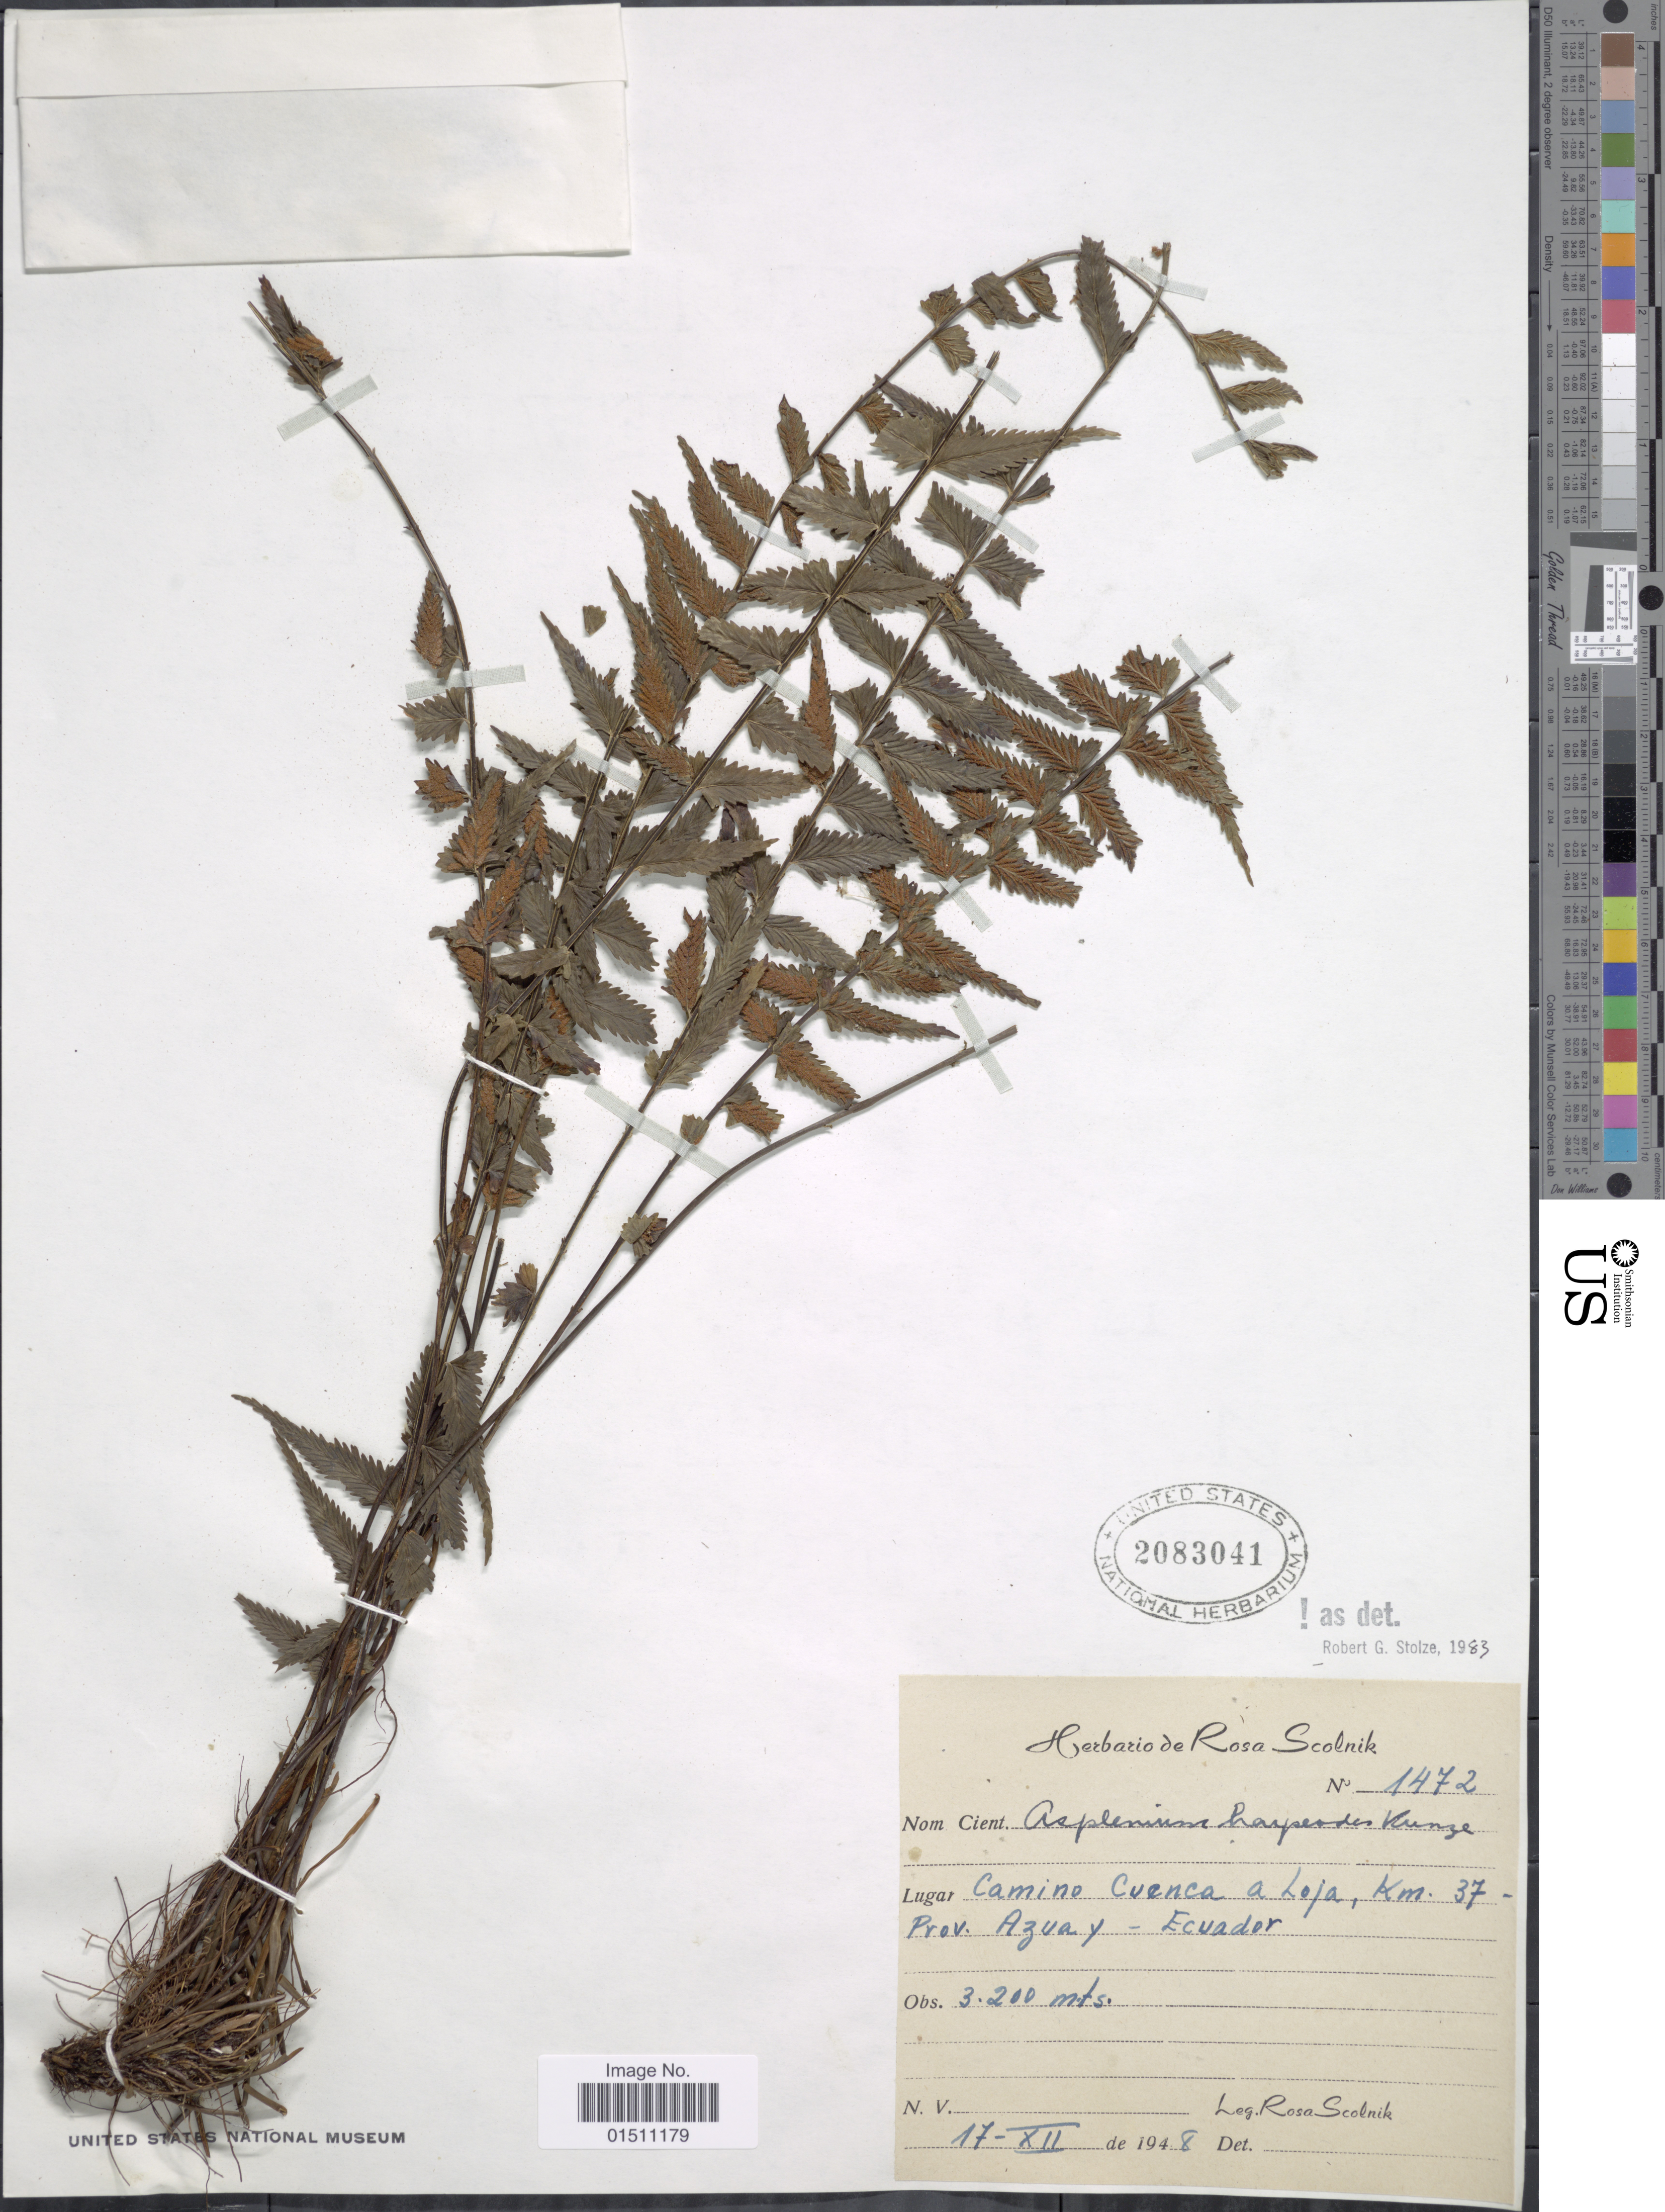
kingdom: Plantae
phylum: Tracheophyta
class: Polypodiopsida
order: Polypodiales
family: Aspleniaceae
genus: Asplenium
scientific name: Asplenium harpeodes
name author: Kunze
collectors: R. Scolnik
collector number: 1472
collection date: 1948-12-17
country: Ecuador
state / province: Azuay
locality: Ecuador, Camino Cuenca a Loja, Km. 37.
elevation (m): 3200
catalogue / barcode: US 2083041